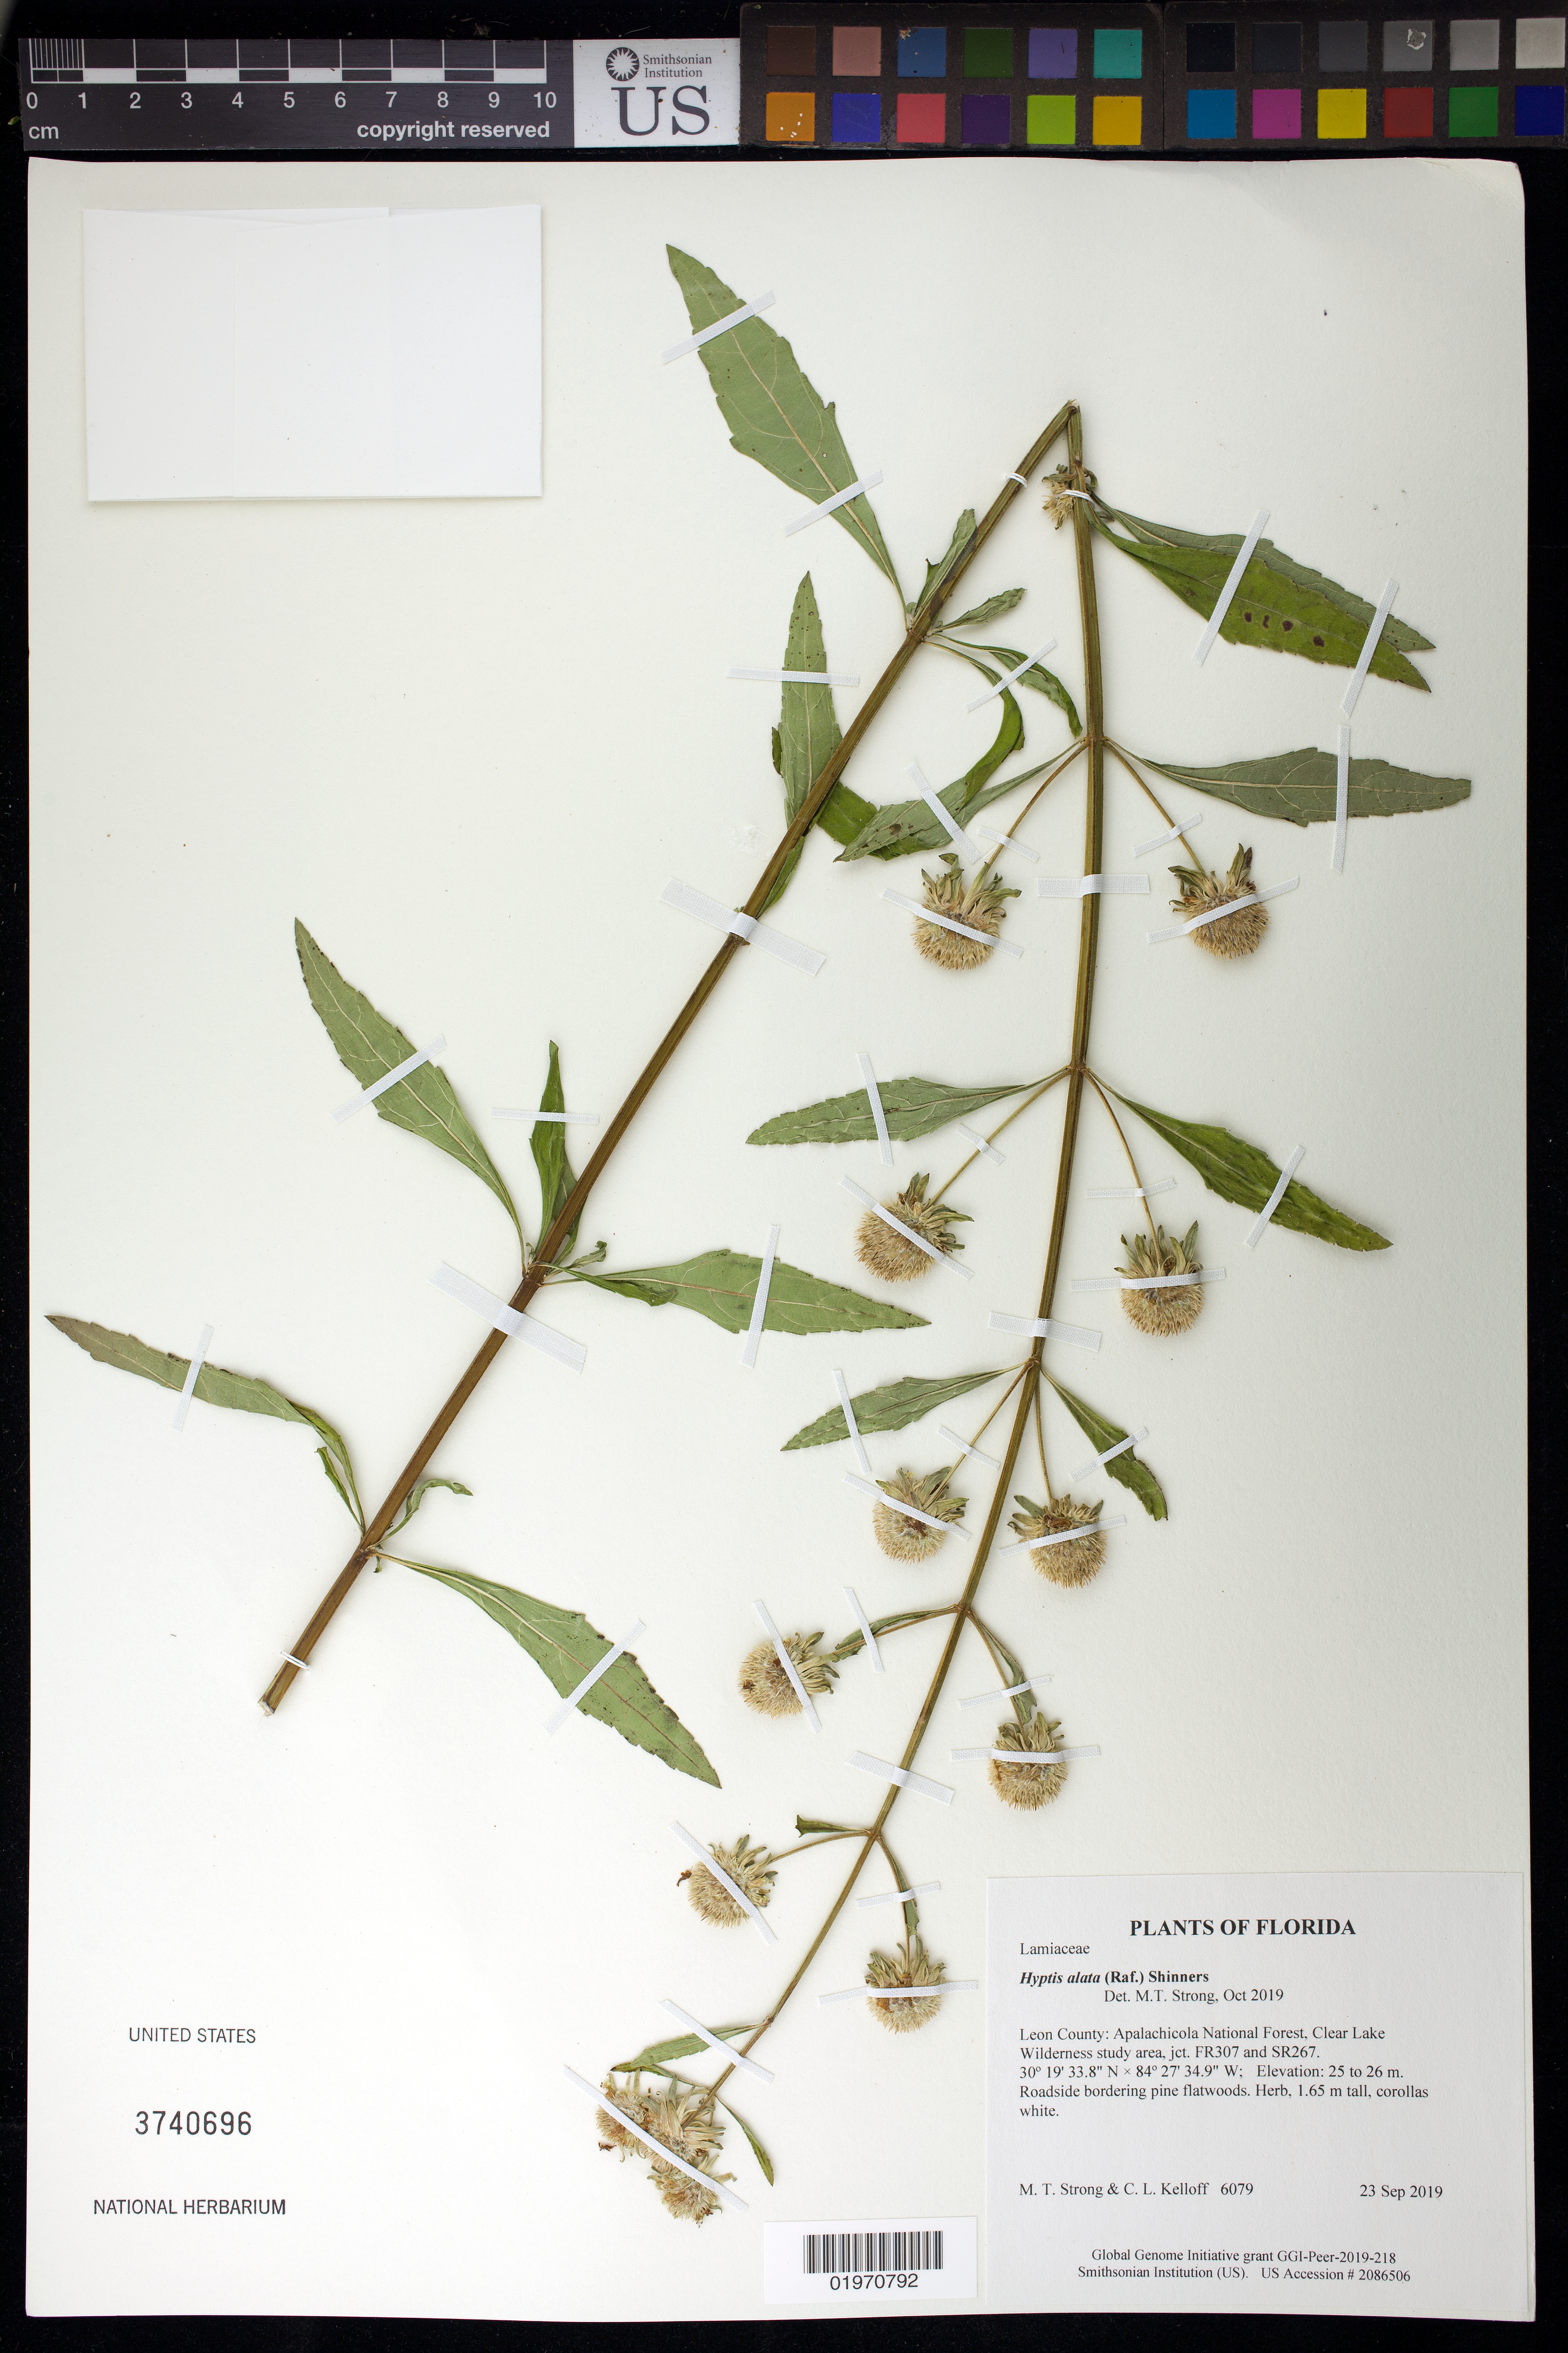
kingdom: Plantae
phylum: Tracheophyta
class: Magnoliopsida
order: Lamiales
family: Lamiaceae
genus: Hyptis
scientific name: Hyptis alata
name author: (Raf.) Shinners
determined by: Strong, Mark T., (BOT), Smithsonian Institution - National Museum of Natural History (UNITED STATES)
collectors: M. T. Strong & C. L. Kelloff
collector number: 6079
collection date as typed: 23 Sep 2019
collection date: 2019-09-23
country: United States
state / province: Florida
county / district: Leon County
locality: Apalachicola National Forest, Clear Lake Wilderness study area, jct. FR307 and SR267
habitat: Roadside bordering pine flatwoods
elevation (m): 25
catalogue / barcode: US 3740696